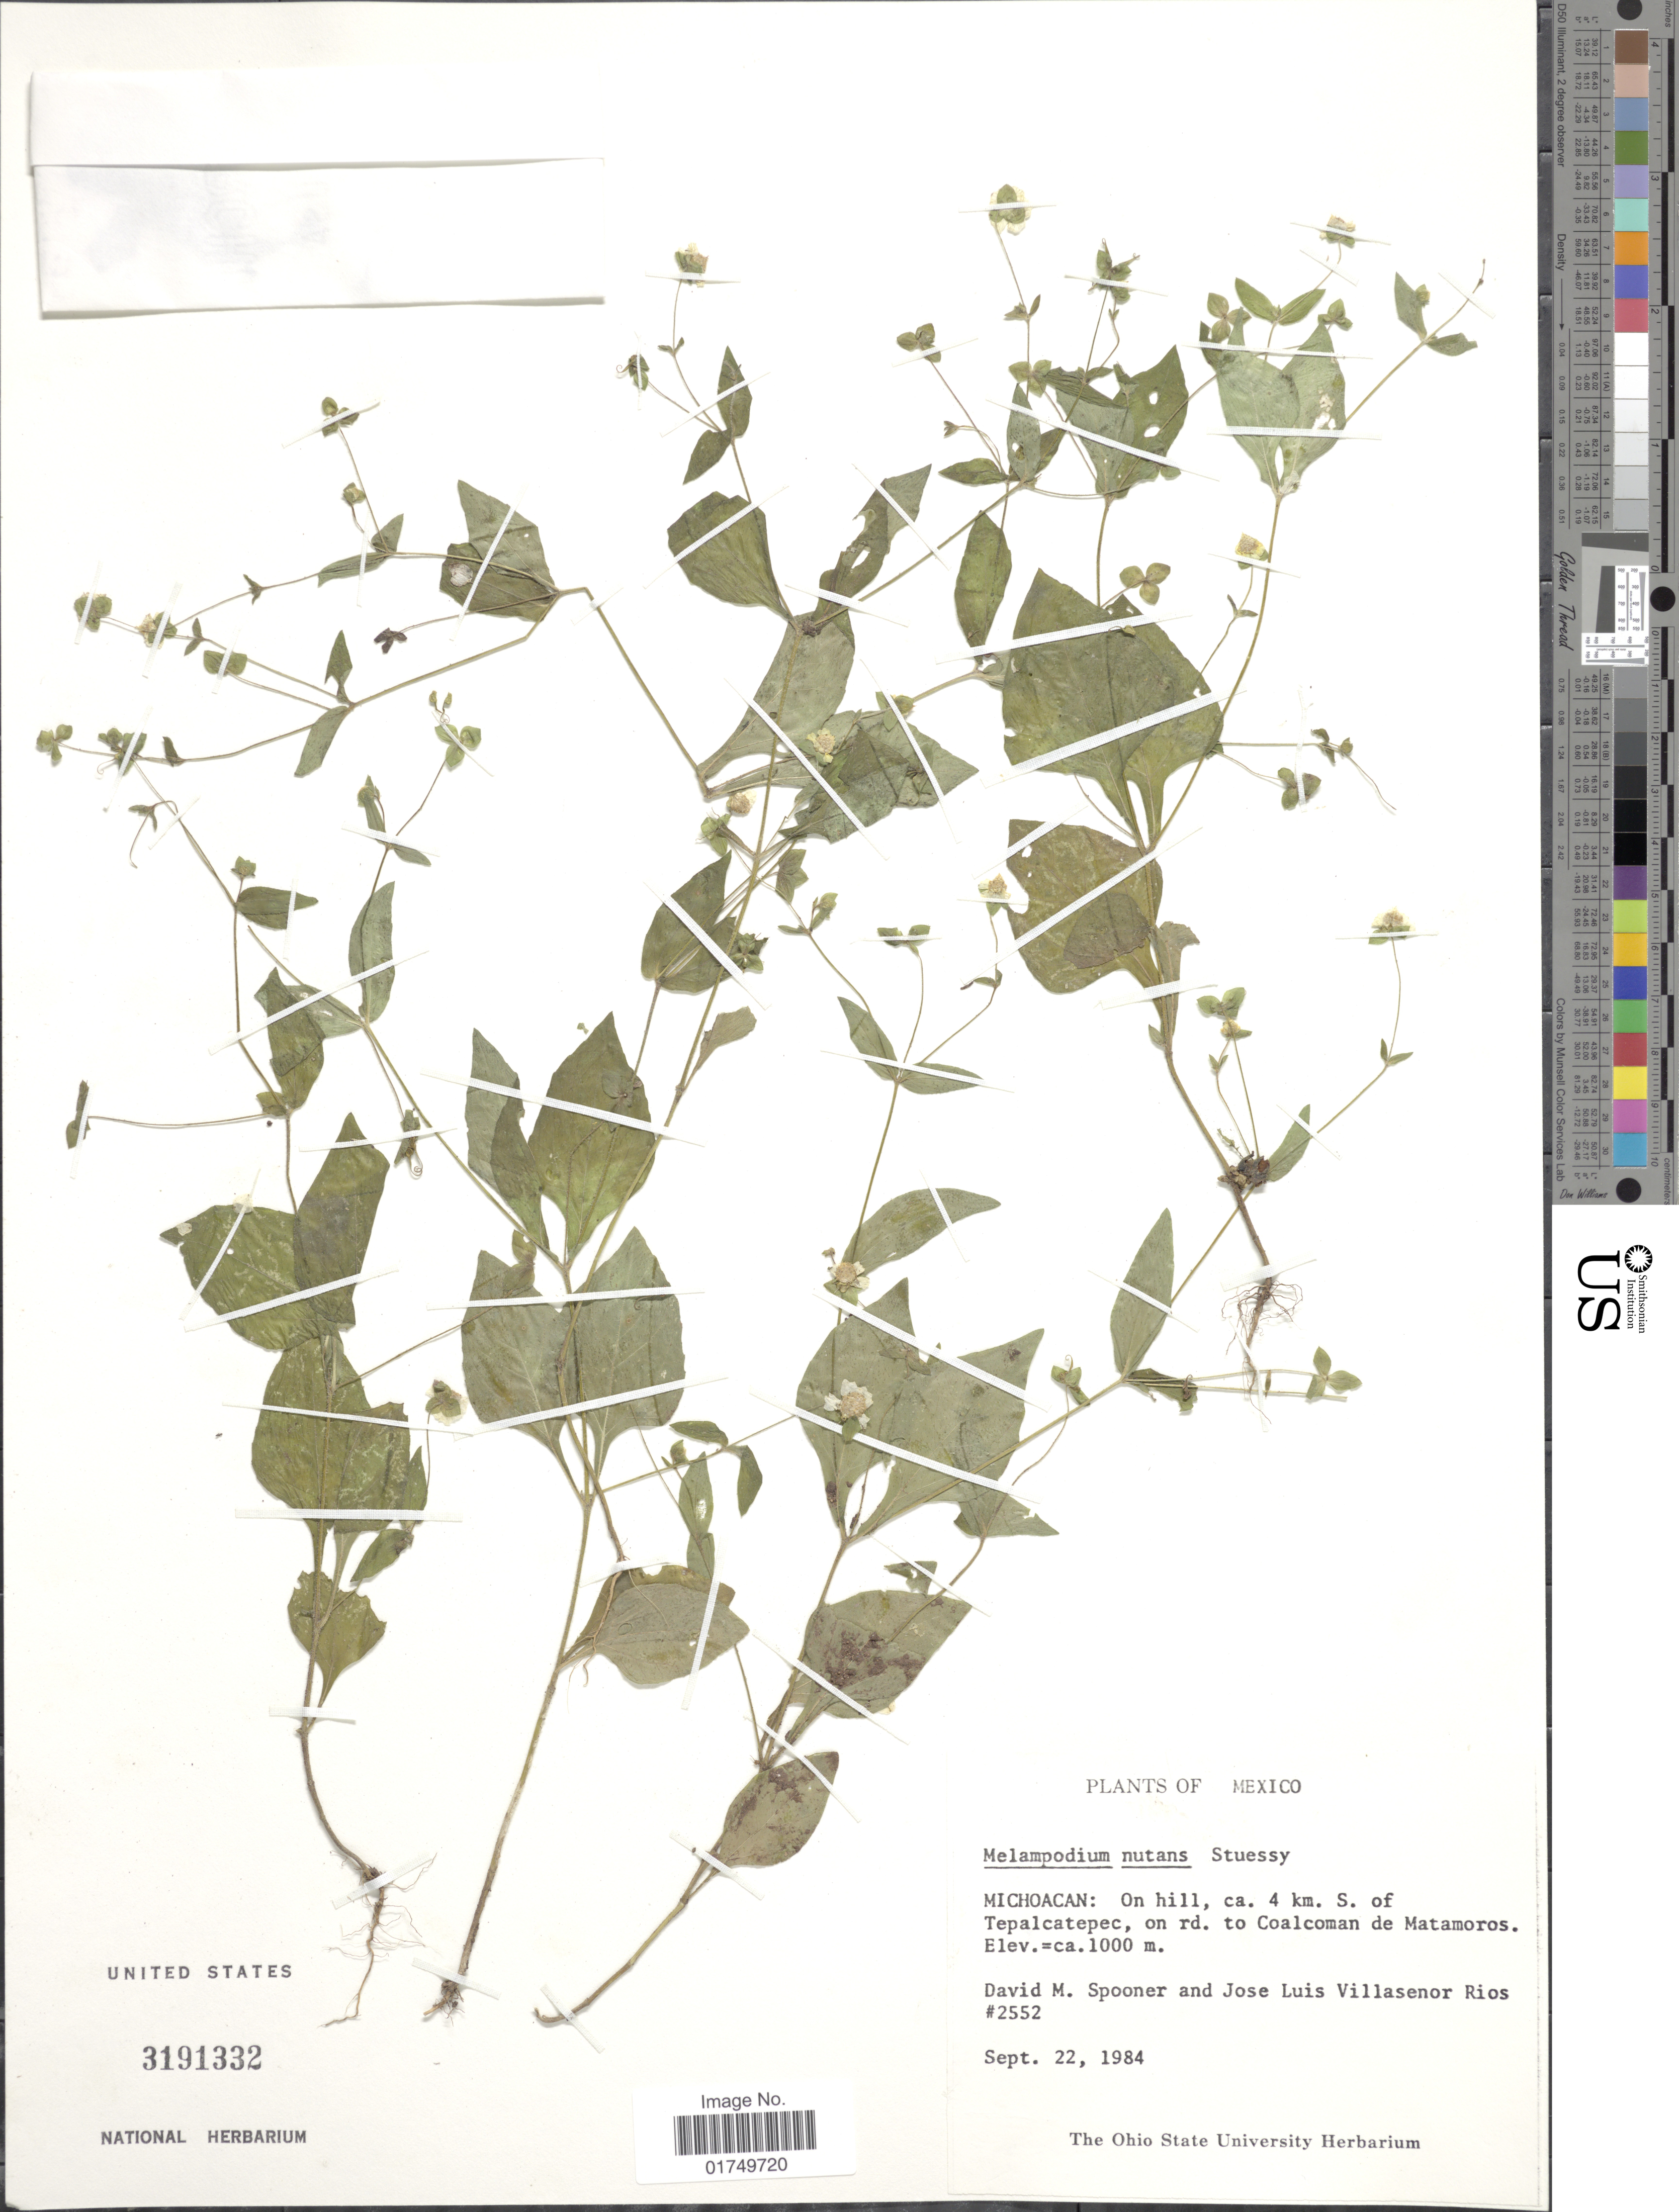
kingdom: Plantae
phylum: Tracheophyta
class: Magnoliopsida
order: Asterales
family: Asteraceae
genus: Melampodium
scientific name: Melampodium nutans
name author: Stuessy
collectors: D. Spooner & J. L. Villasenor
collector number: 2552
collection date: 1984-09-22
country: Mexico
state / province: Michoacán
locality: Ca. 4 km. S. of Tepaltepec, on rd. to Coalcoman de Matamoros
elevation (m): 1000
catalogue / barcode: US 3191332